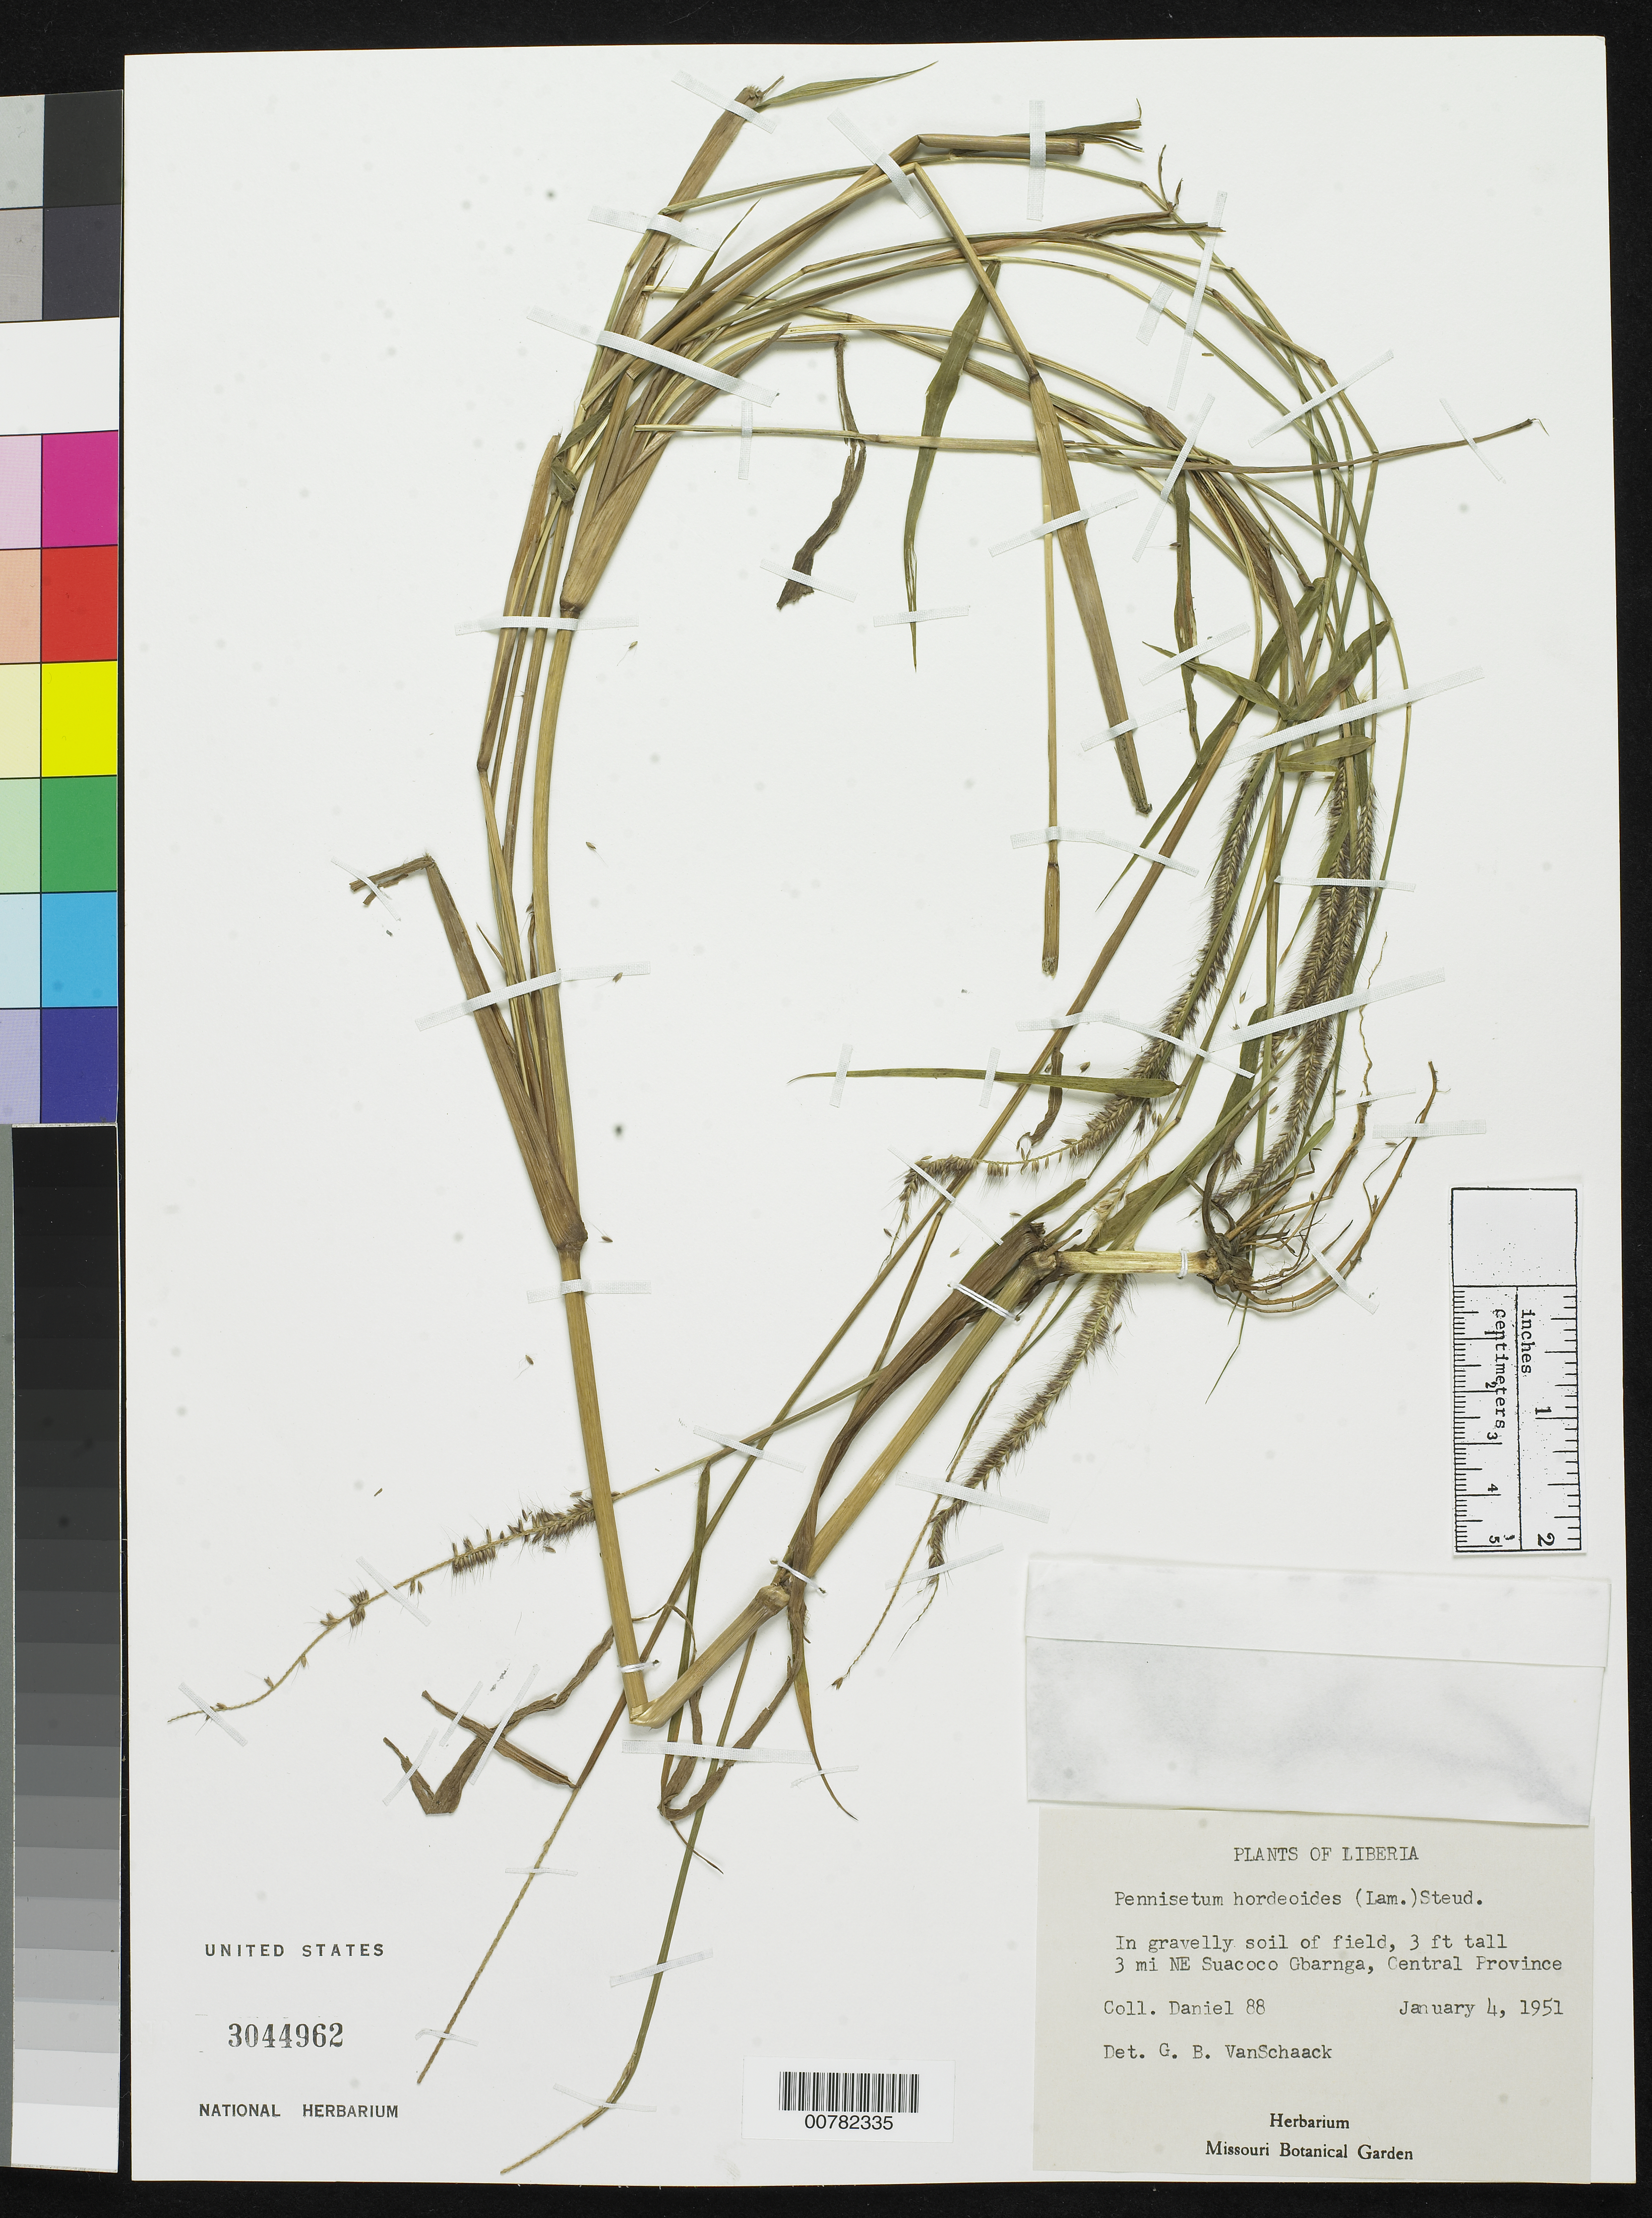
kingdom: Plantae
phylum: Tracheophyta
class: Liliopsida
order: Poales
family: Poaceae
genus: Pennisetum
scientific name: Pennisetum hordeoides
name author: (Lam.) Steud.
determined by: Van Schaack, George B.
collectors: -. Daniel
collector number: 88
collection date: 1951-01-04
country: Liberia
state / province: Bong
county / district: Suakoko [Suacoco]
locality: In gravely soil of field, 3 mi NE Suacoco Gbarnga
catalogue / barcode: US 3044962